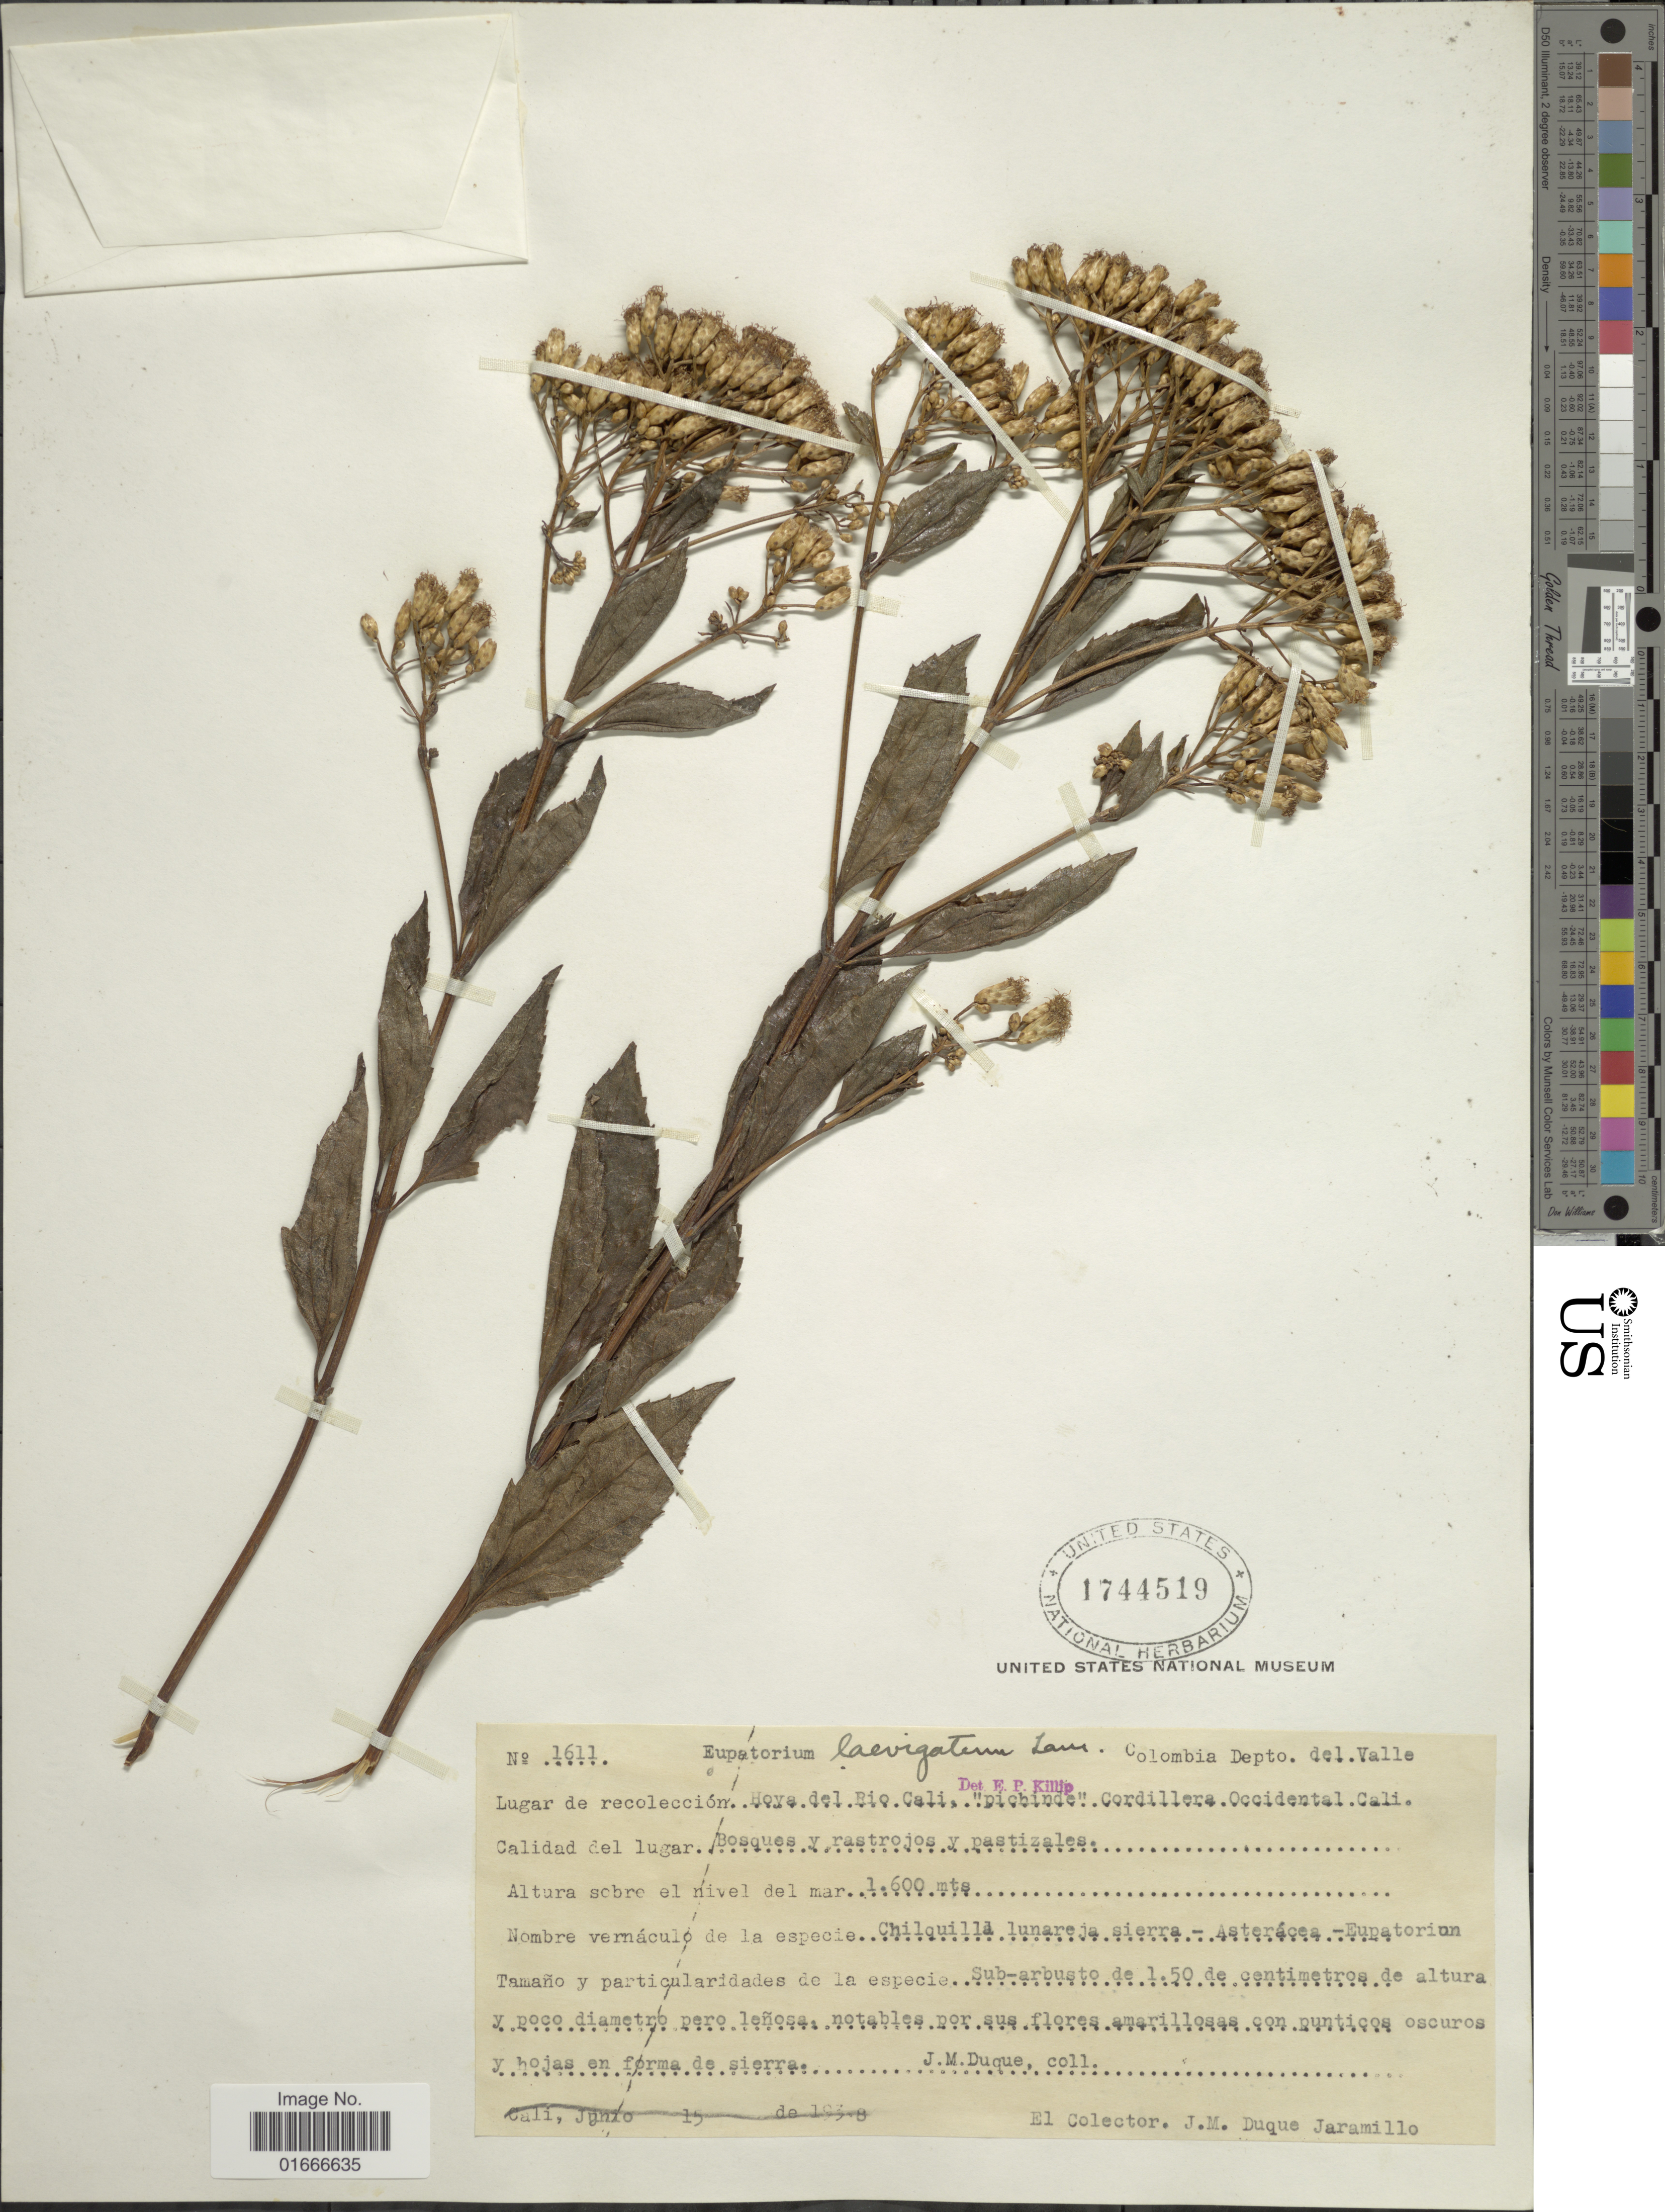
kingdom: Plantae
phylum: Tracheophyta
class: Magnoliopsida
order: Asterales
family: Asteraceae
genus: Chromolaena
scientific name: Chromolaena laevigata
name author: (Lam.) R.M. King & H. Rob.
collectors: J. M. Duque Jaramillo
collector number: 1611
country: Colombia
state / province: Valle del Cauca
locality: Depto. del Valle, Hoya del Rio Cali Pichinde Cordillera Occidental Cali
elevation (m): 1600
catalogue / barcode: US 1744519